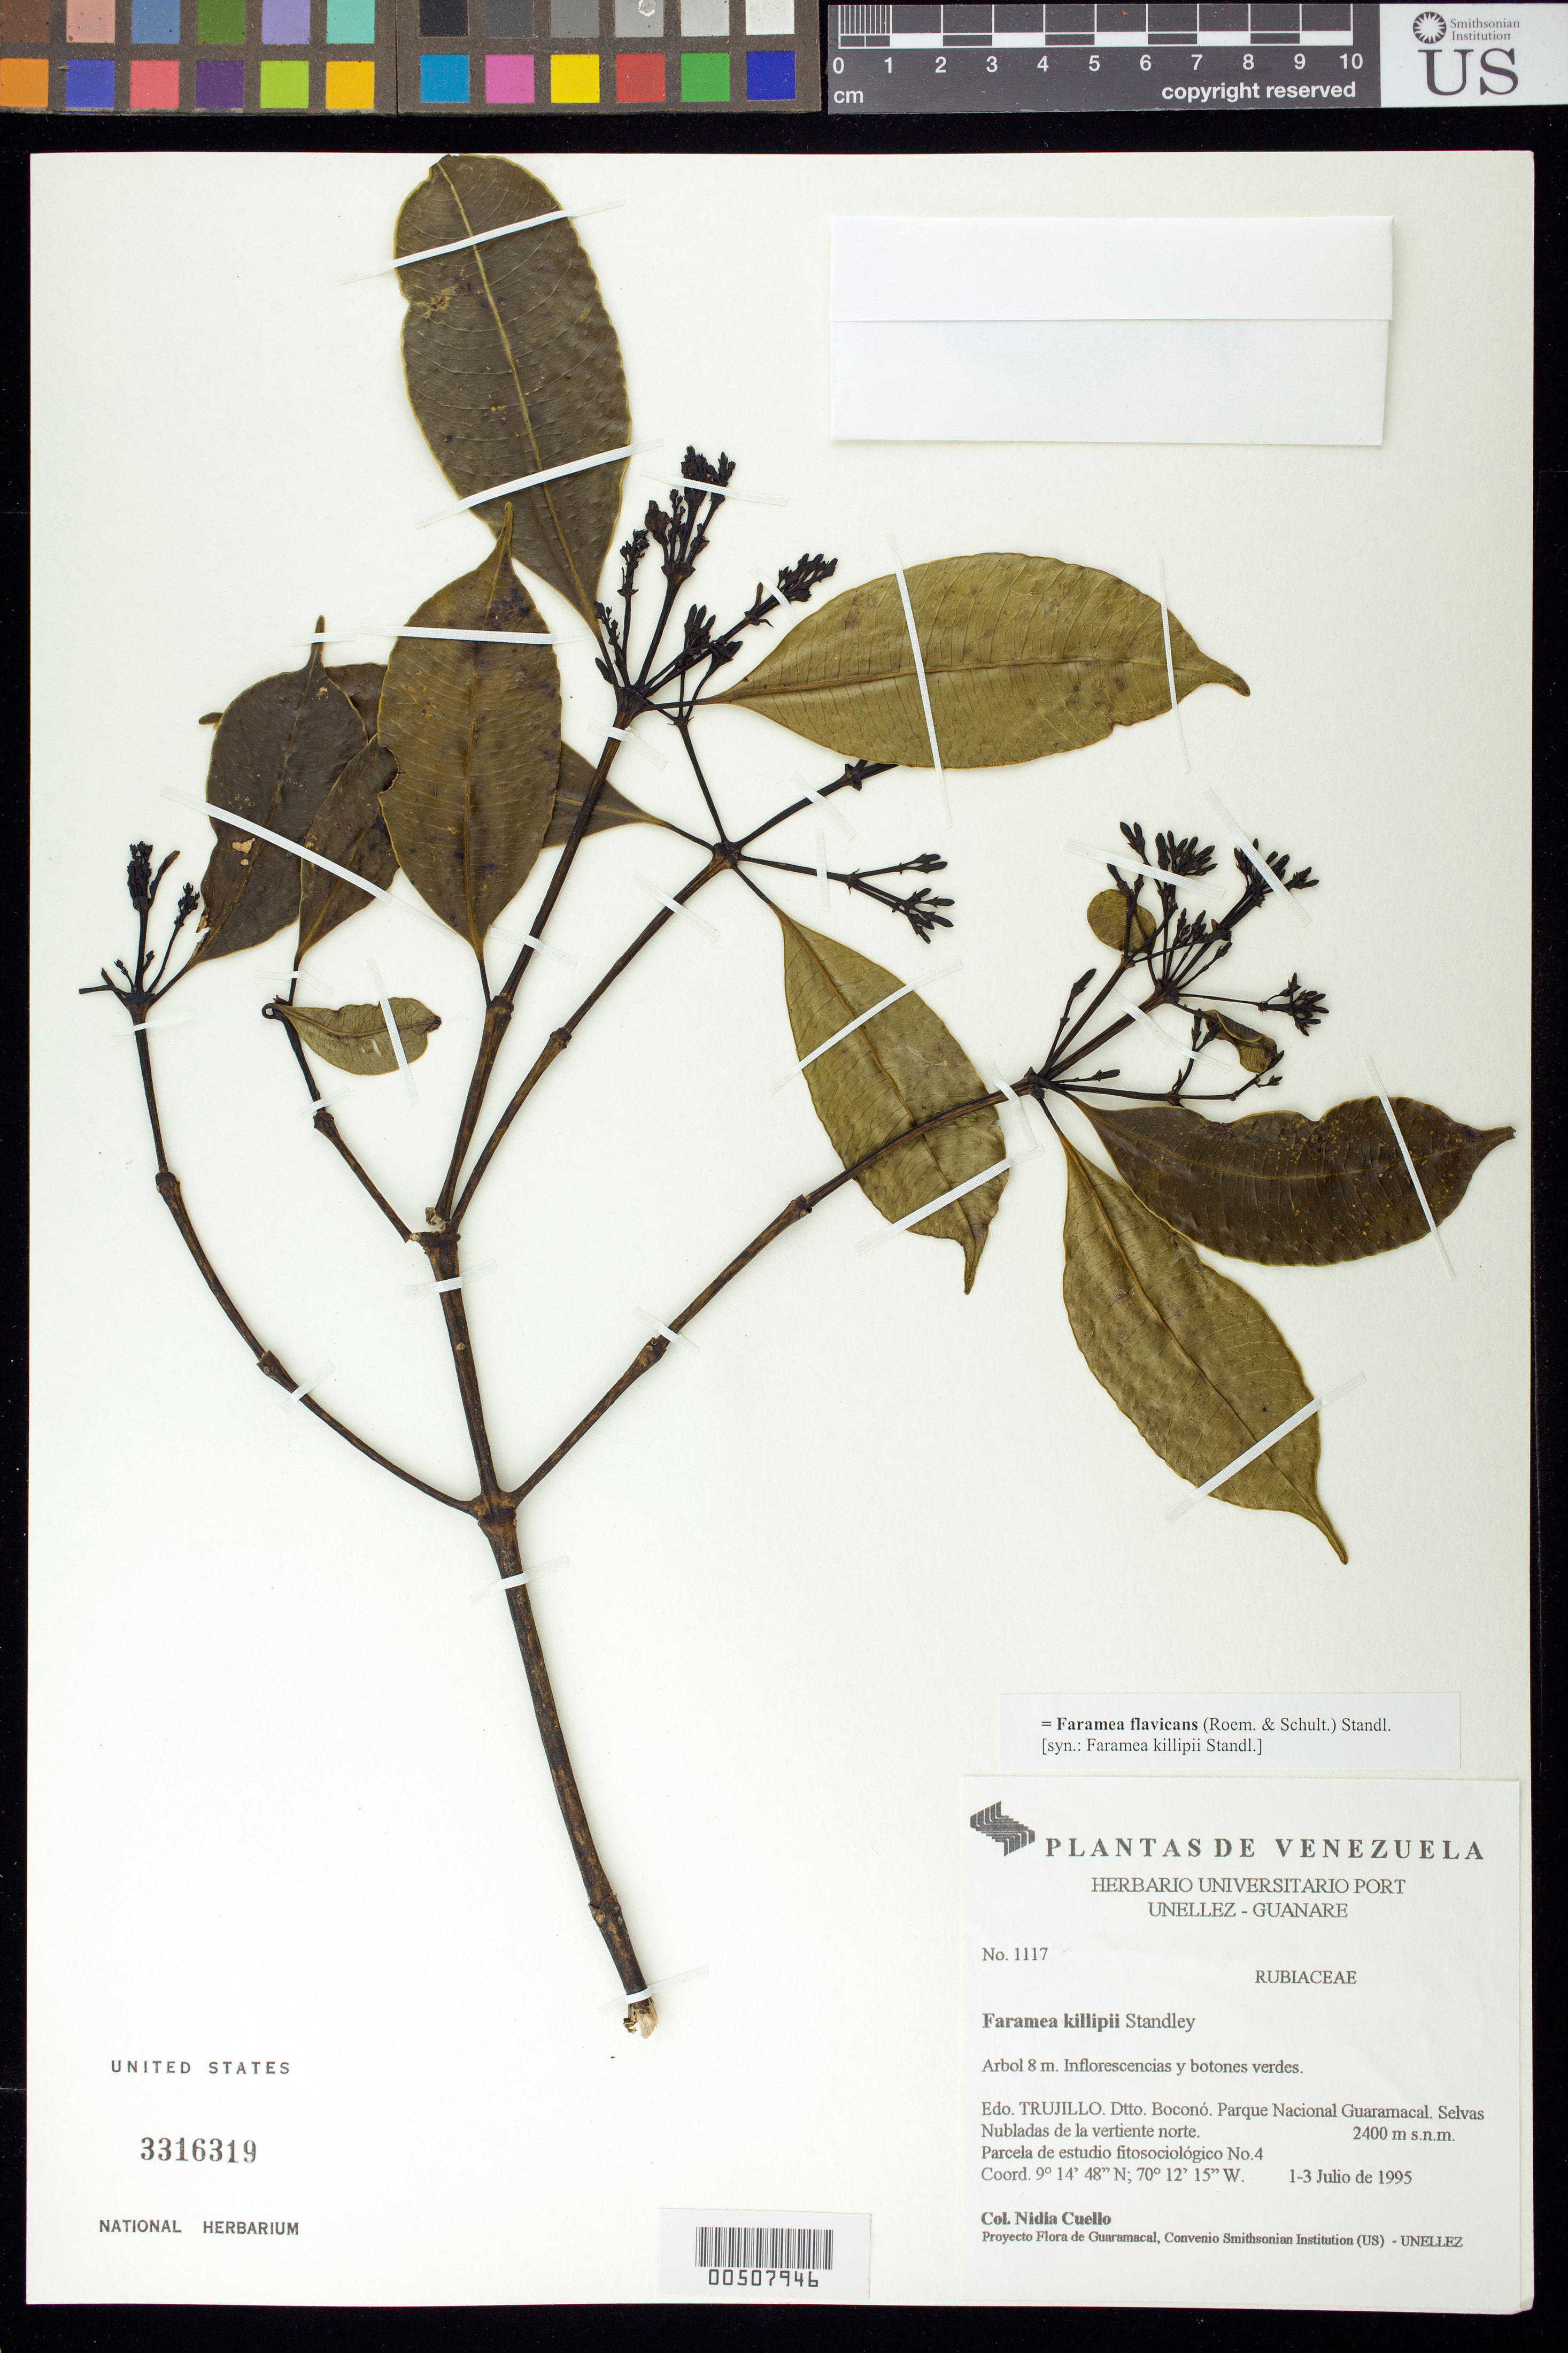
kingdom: Plantae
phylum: Tracheophyta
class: Magnoliopsida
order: Gentianales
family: Rubiaceae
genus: Faramea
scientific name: Faramea killipii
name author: Standl.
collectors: N. L. Cuello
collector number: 1117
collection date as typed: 01 Jul 1995 to 03 Jul 1995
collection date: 1995-07-01/1995-07-03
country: Venezuela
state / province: Trujillo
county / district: Boconó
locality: Parque Nacional Guaramacal. Vertiente N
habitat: Selvas Nubladas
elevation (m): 2400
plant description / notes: MO, PORT, US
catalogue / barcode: US 3316319